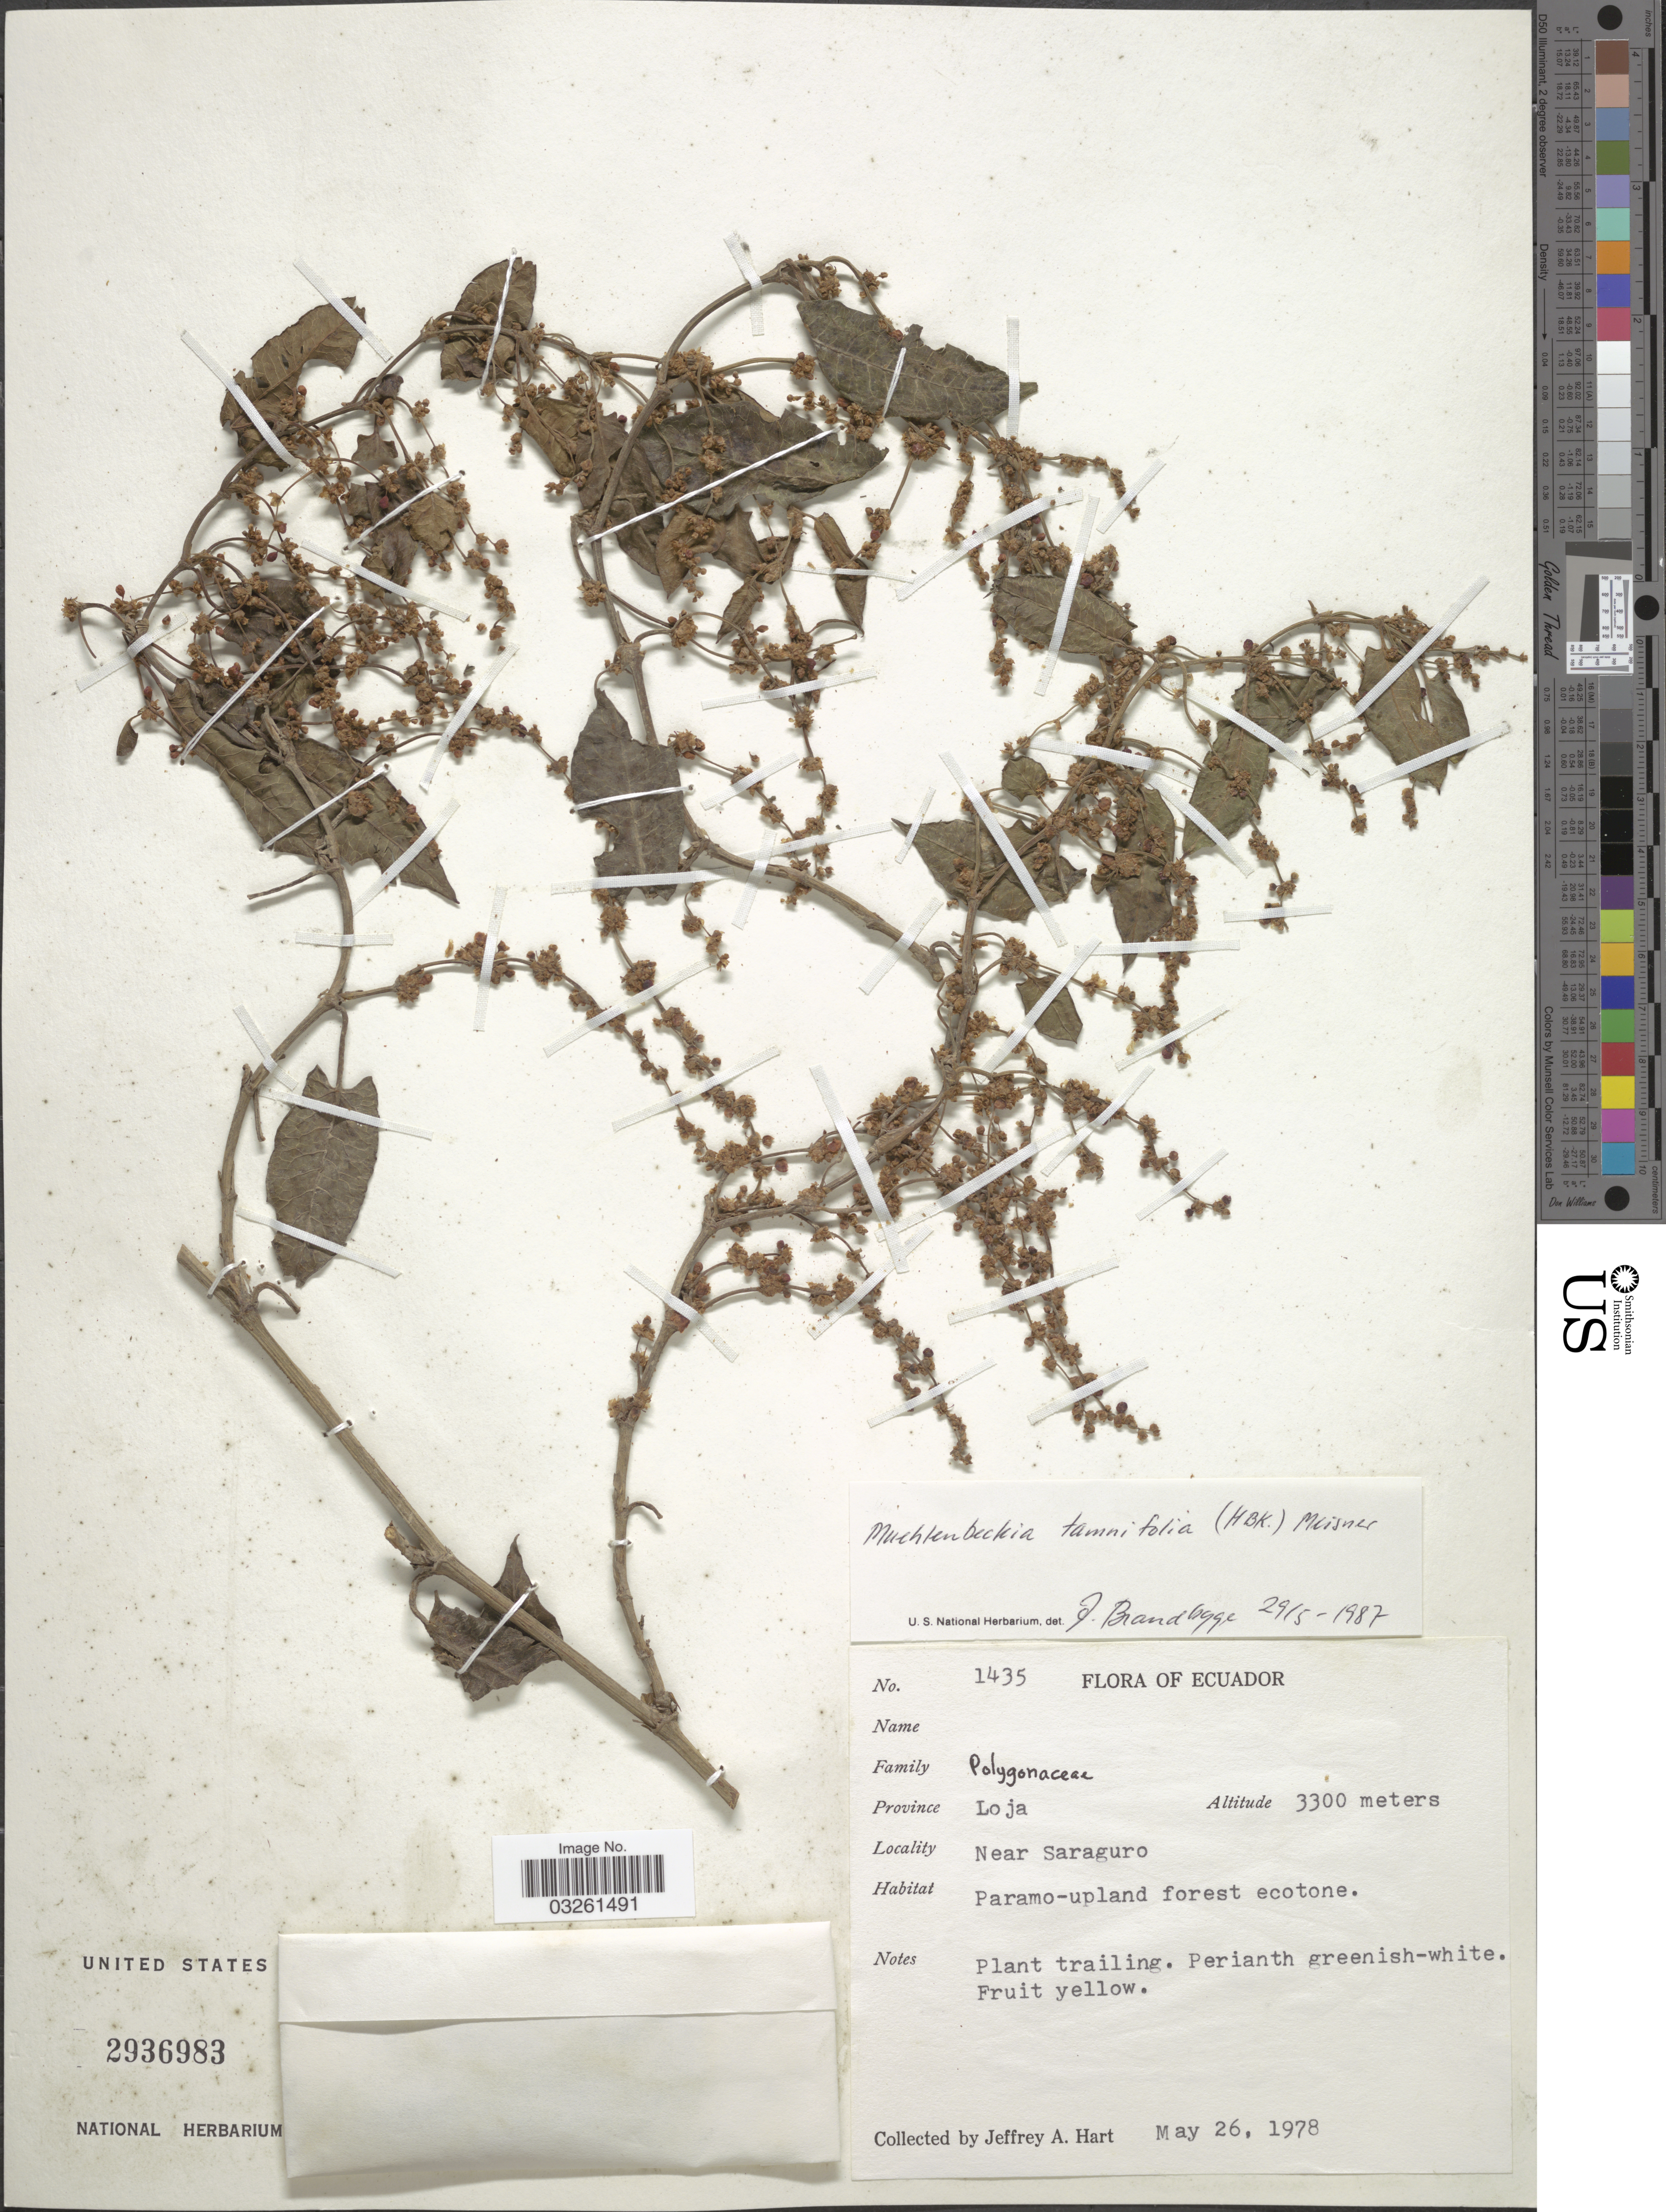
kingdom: Plantae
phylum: Tracheophyta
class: Magnoliopsida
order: Caryophyllales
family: Polygonaceae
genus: Muehlenbeckia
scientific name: Muehlenbeckia tamnifolia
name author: (Kunth) Meisn.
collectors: J. A. Hart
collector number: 1435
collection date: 1978-05-26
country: Ecuador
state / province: Loja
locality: Near Saraguro.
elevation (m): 3300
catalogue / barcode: US 2936983